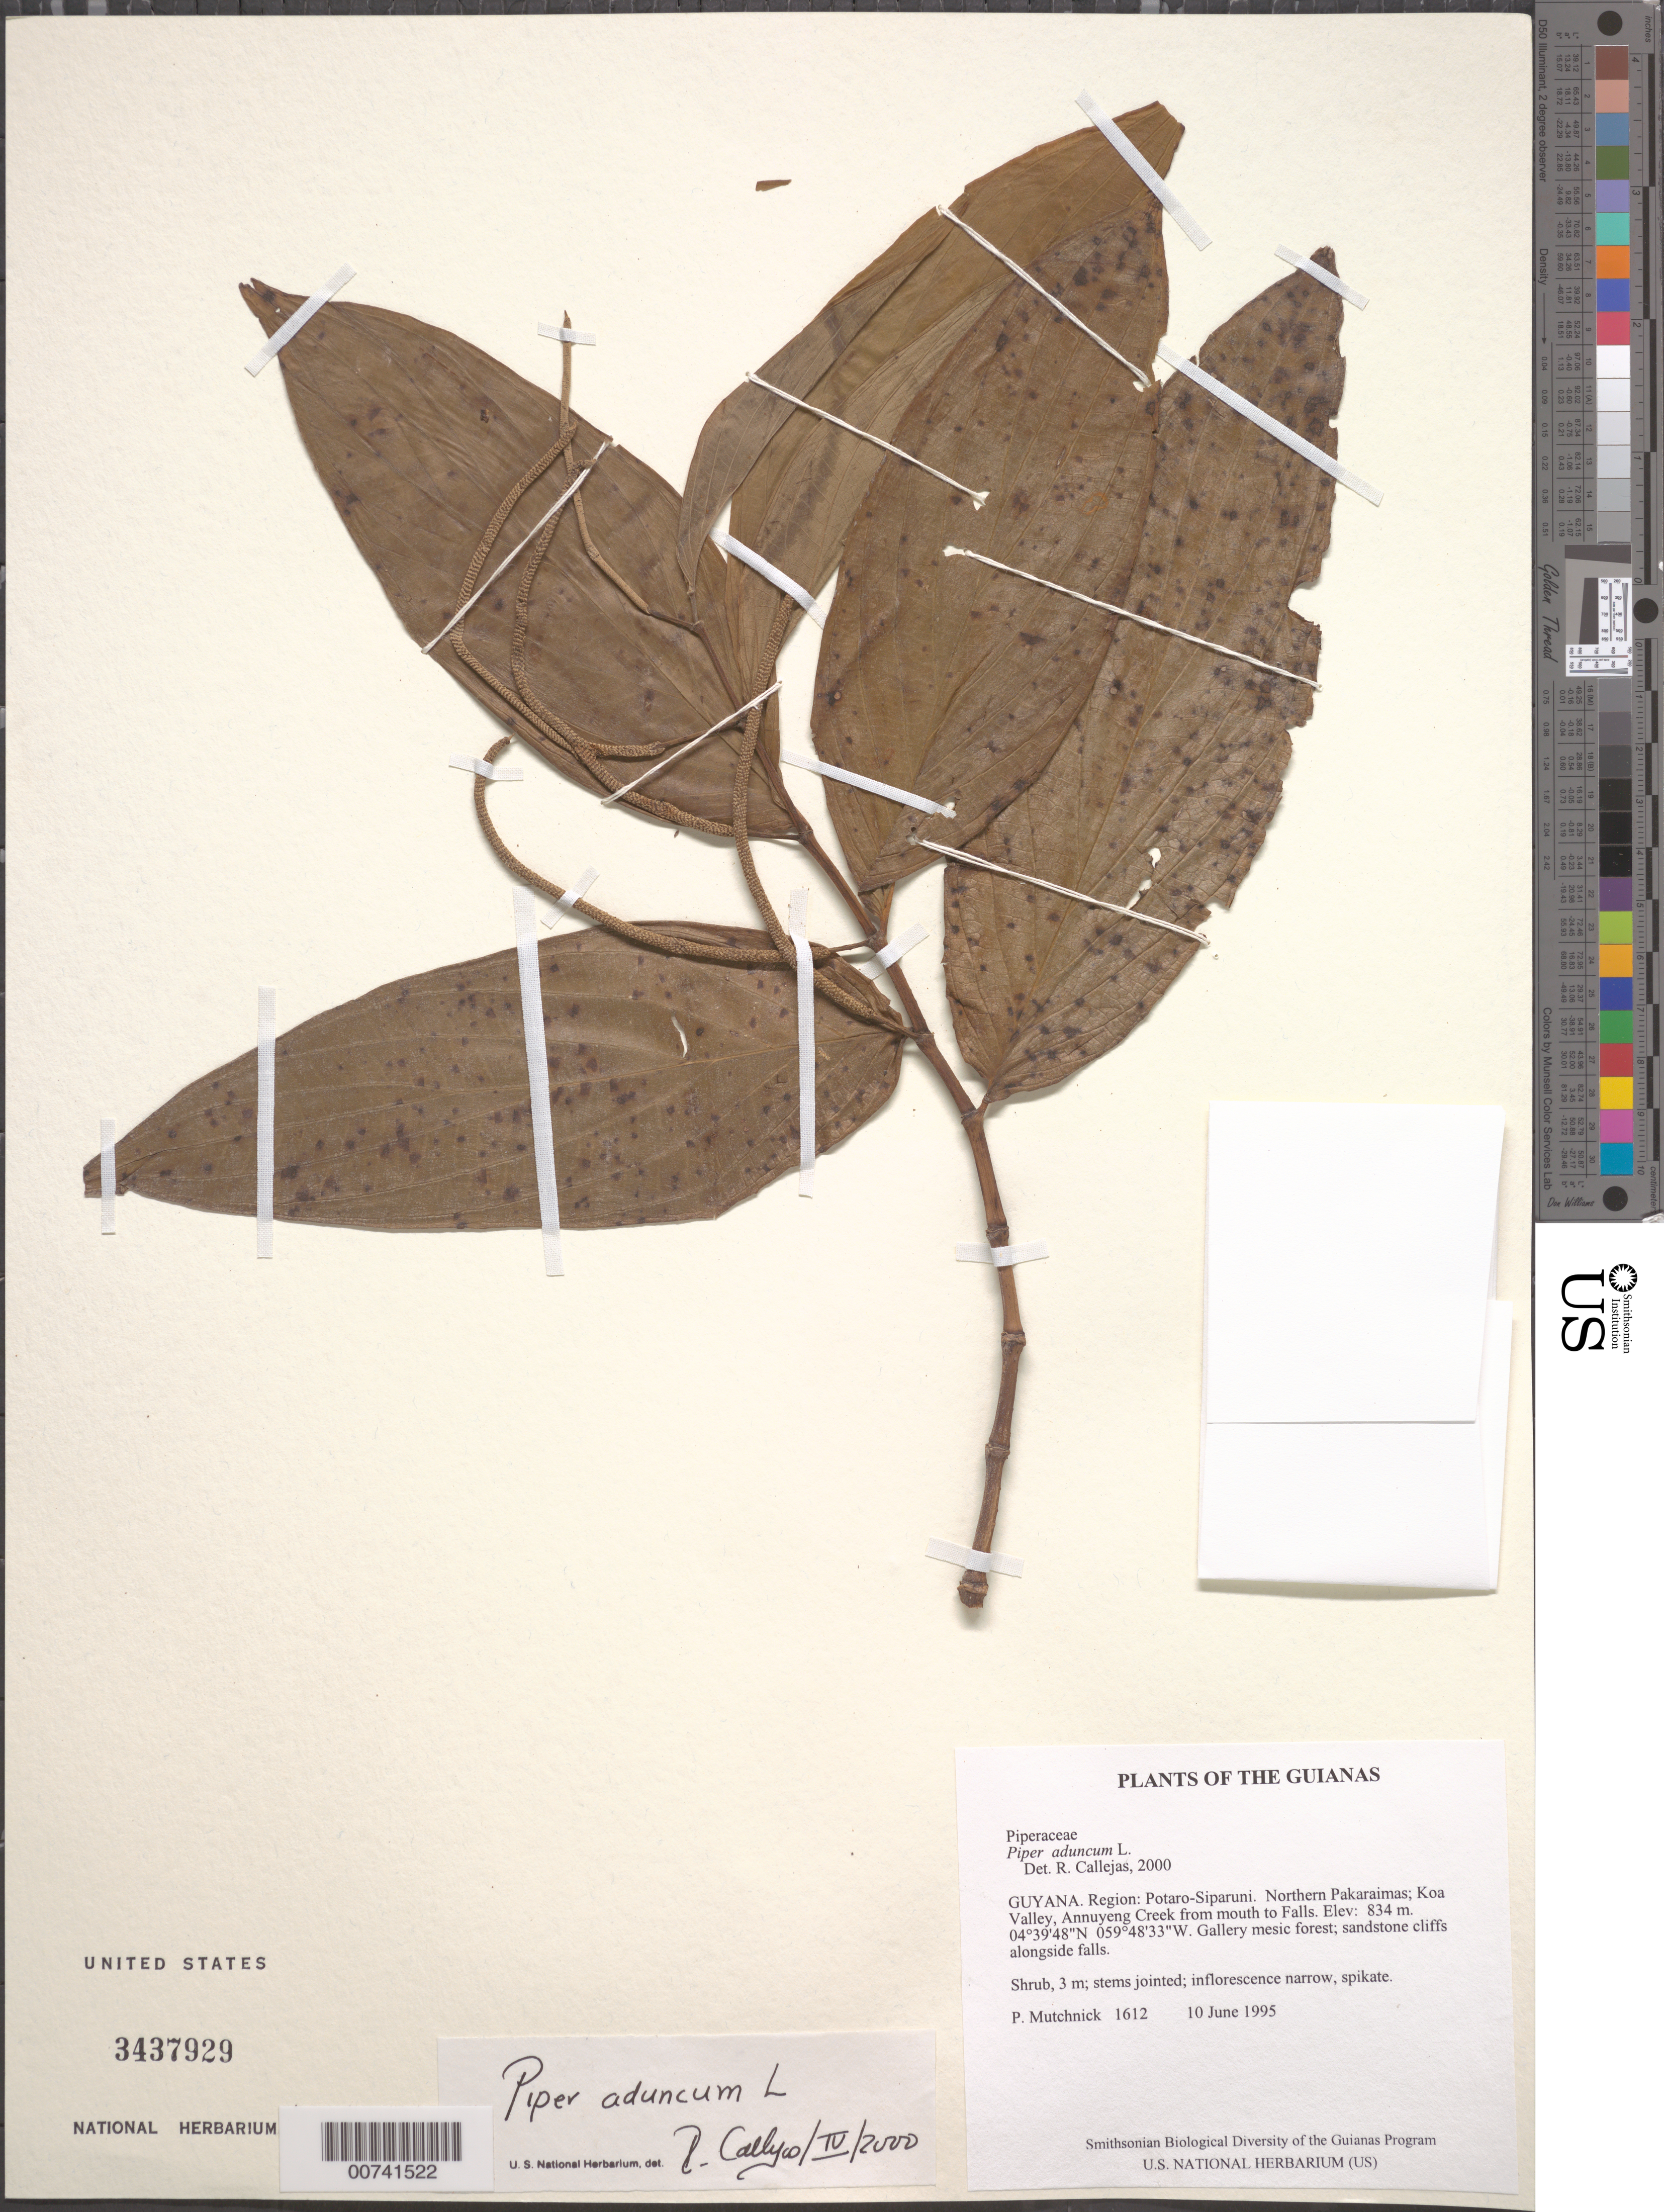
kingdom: Plantae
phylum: Tracheophyta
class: Magnoliopsida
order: Piperales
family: Piperaceae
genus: Piper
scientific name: Piper aduncum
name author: L.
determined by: Callejas, Ricardo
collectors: P. Mutchnick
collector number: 1612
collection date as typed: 10 June 1995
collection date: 1995-06-10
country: Guyana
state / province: Potaro-Siparuni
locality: Northern Pakaraimas; Koa Valley, Annuyeng Creek from mouth to Falls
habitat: Gallery mesic forest; sandstone cliffs alongside falls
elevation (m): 834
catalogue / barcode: US 3437929